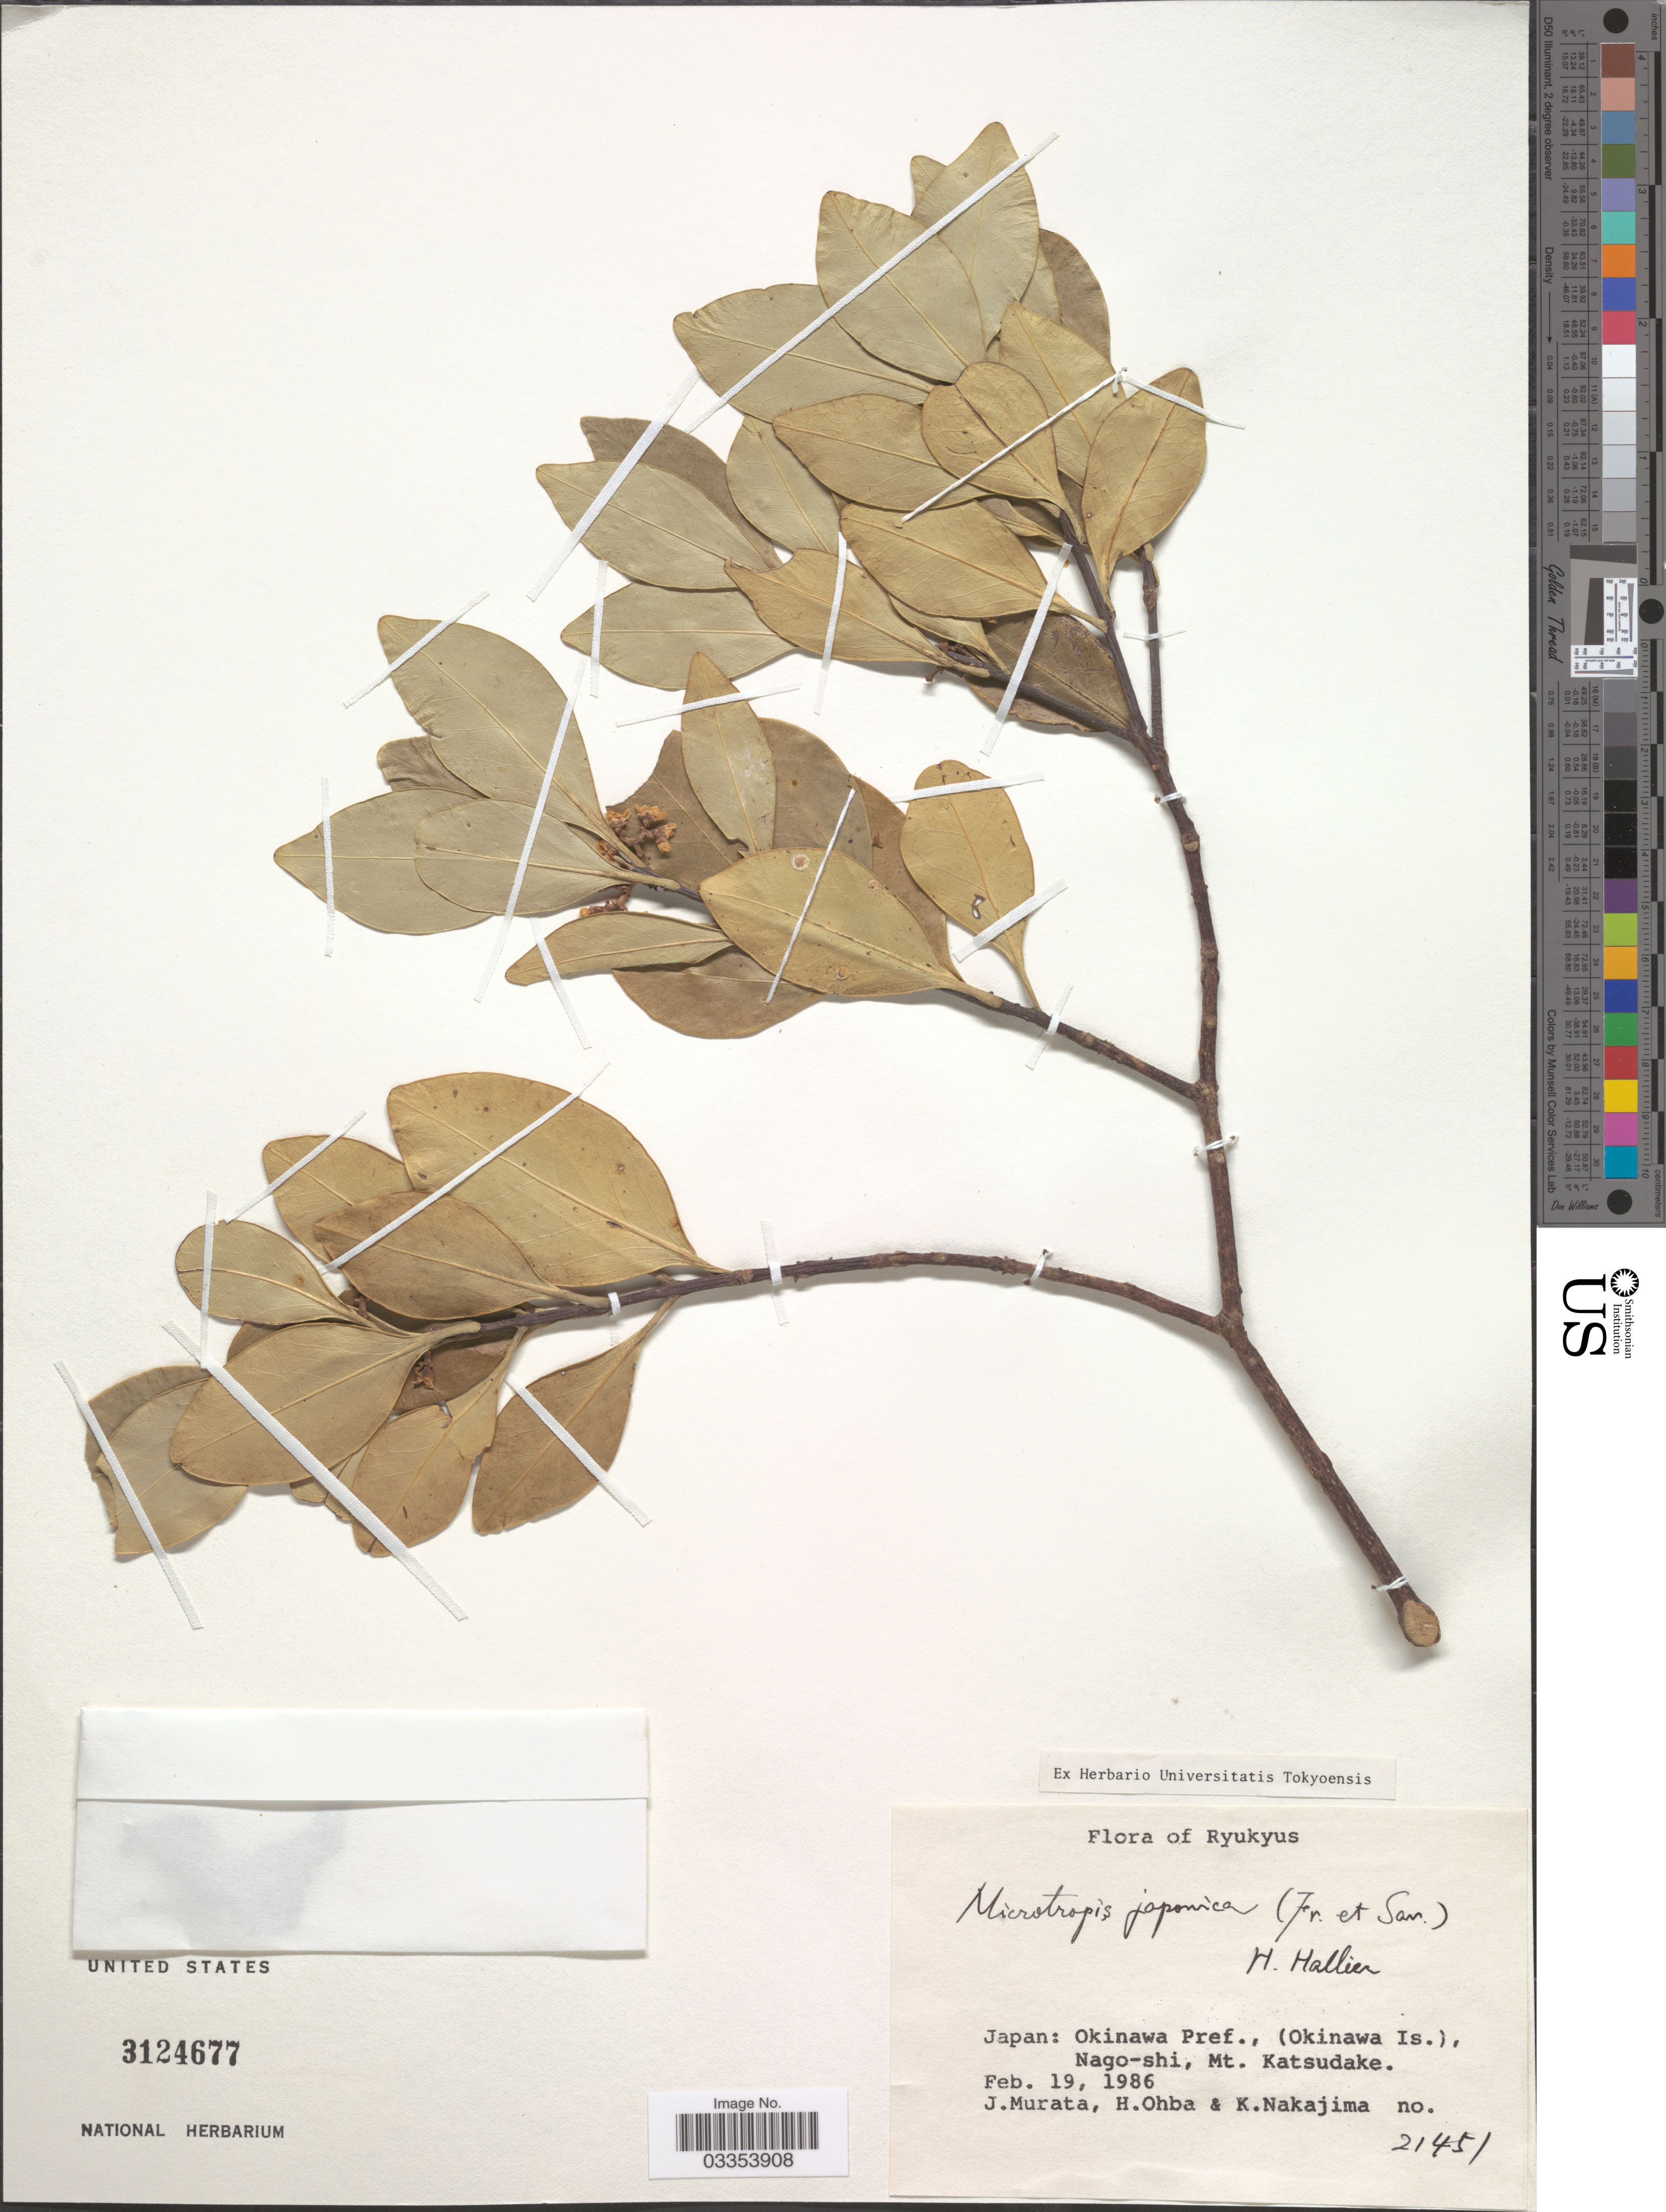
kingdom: Plantae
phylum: Tracheophyta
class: Magnoliopsida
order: Celastrales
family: Celastraceae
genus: Microtropis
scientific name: Microtropis japonica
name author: (Franch. & Sav.) Hallier f.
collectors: J. Murata, H. Ohba & K. Nakajima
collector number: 21451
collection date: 1986-02-19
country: Japan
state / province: Okinawa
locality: Ryukyus. Okinawa Pref., (Okinawa Is.), Nago-shi, Mt. Katsudake.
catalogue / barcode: US 3124677